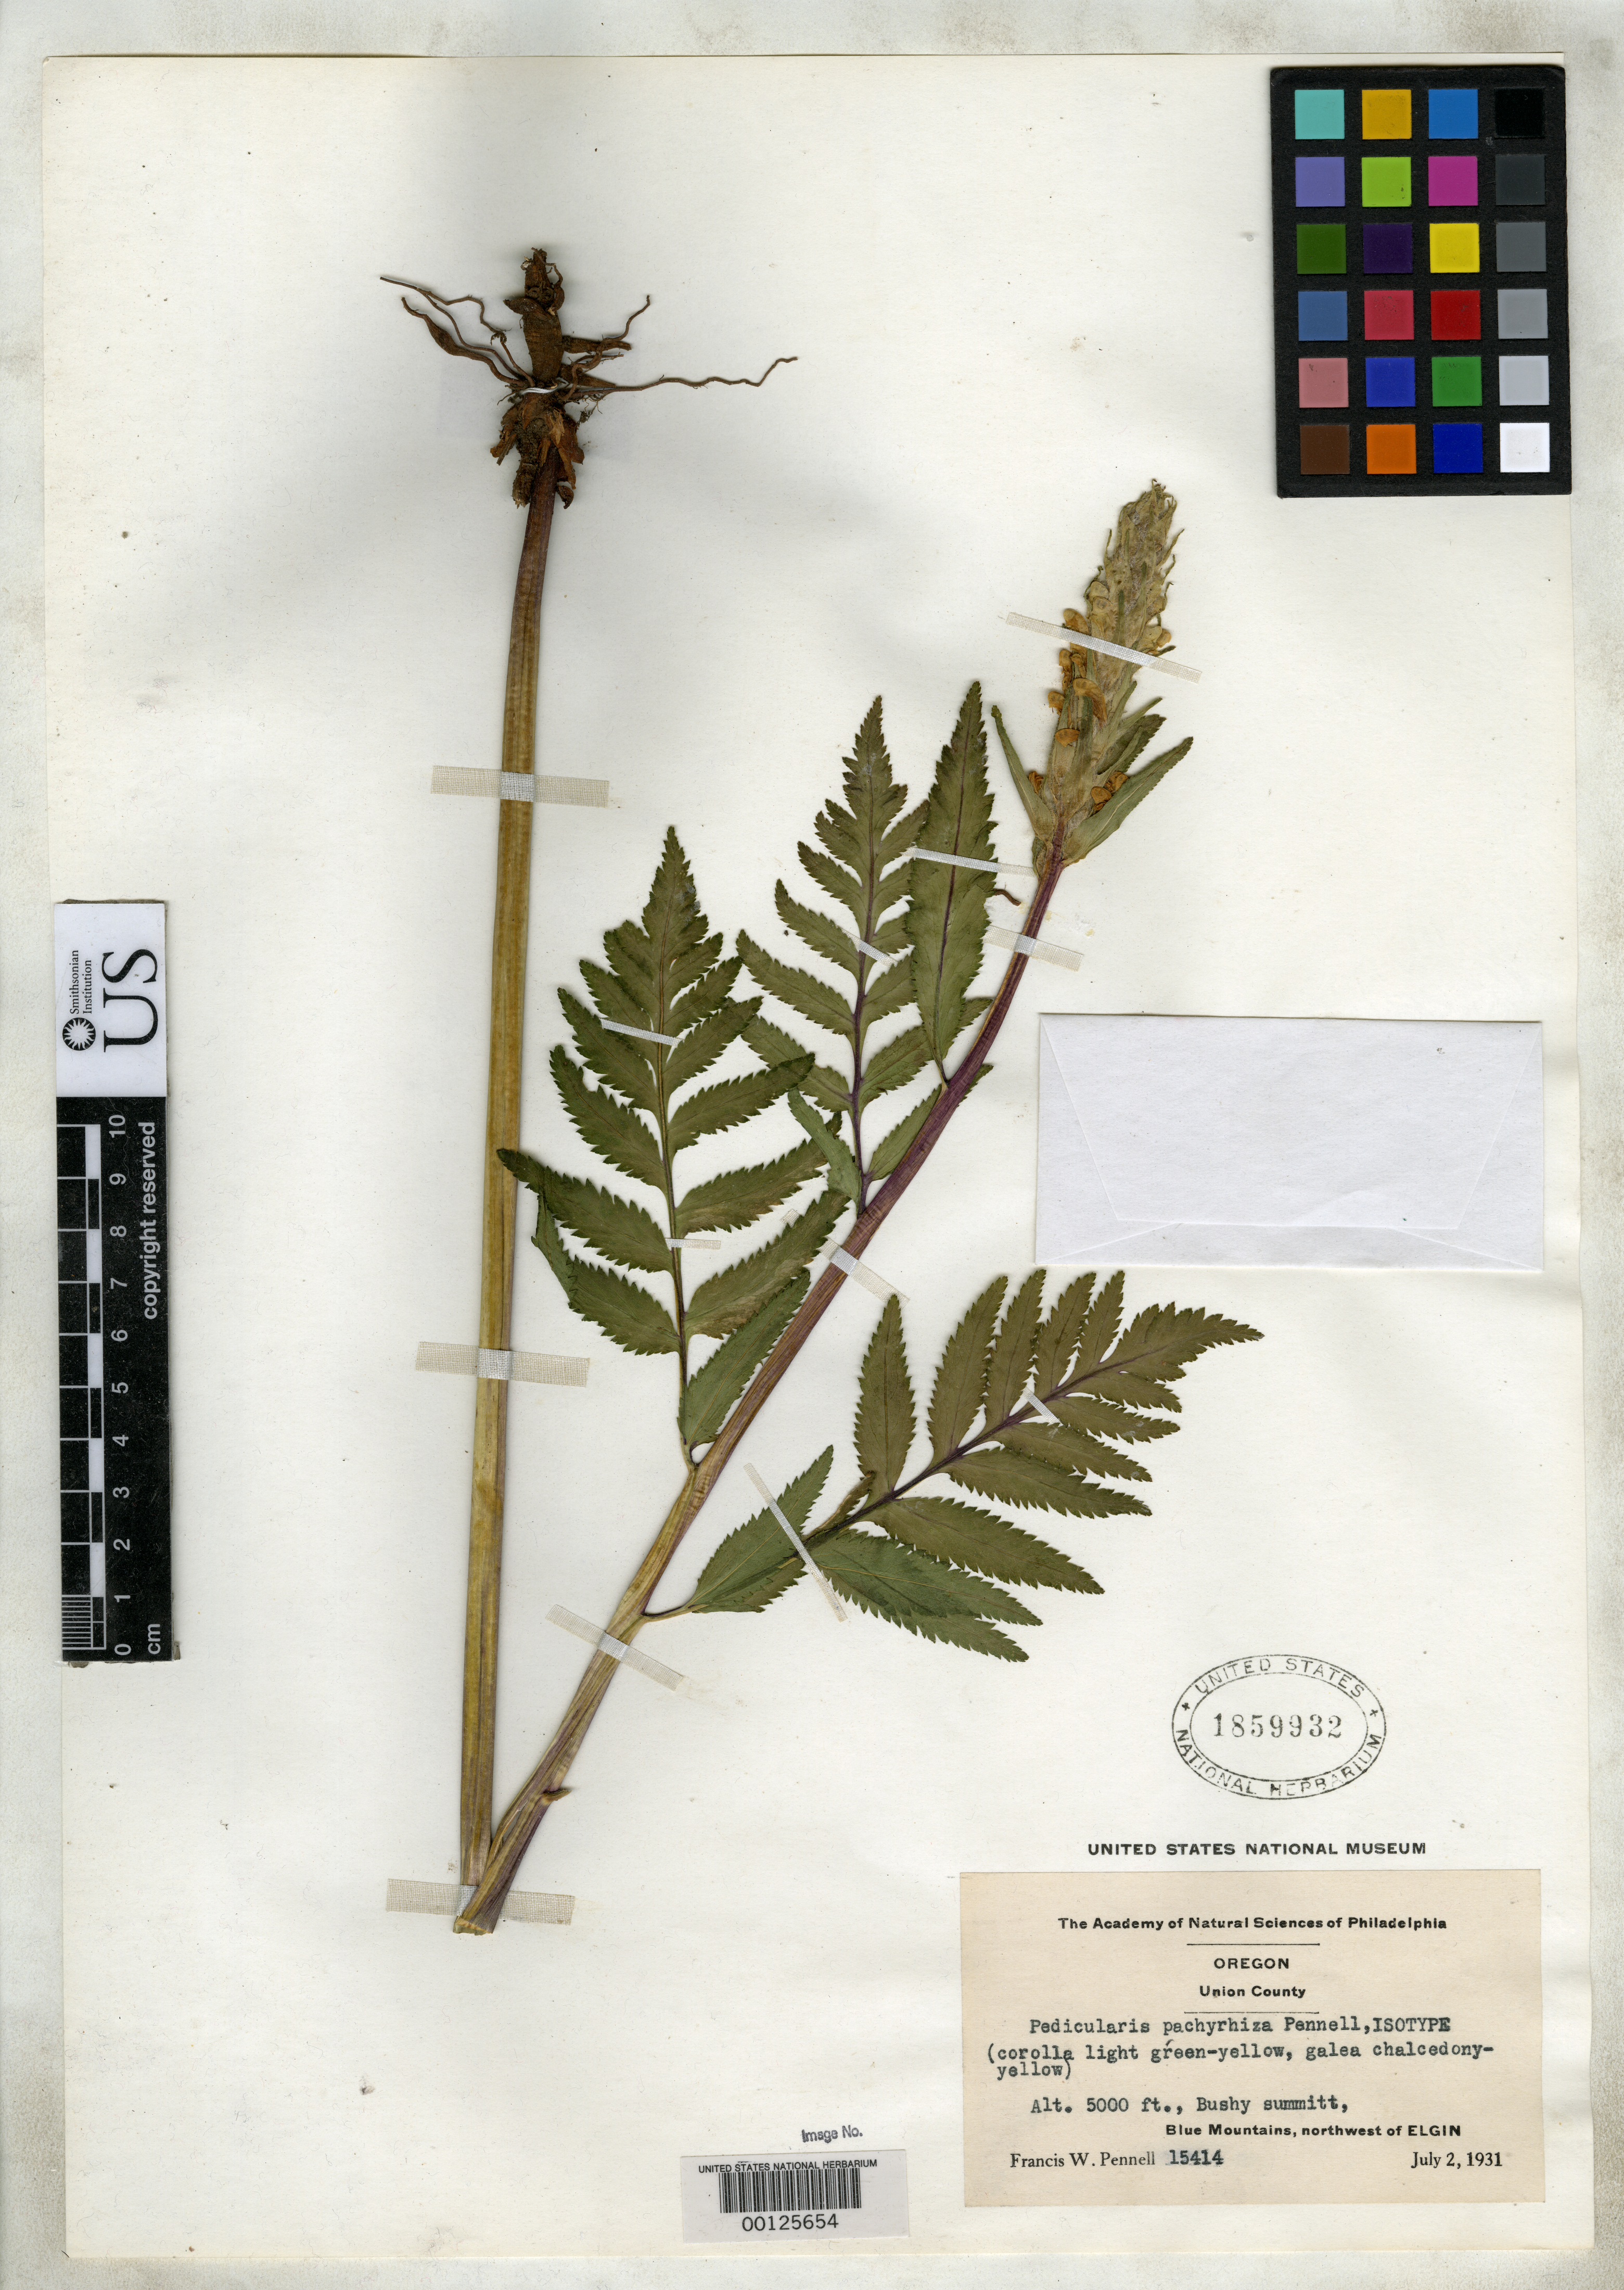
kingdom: Plantae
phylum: Tracheophyta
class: Magnoliopsida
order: Lamiales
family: Orobanchaceae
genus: Pedicularis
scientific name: Pedicularis pachyrhiza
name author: Pennell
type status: Isotype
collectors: F. W. Pennell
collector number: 15414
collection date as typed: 02 Jul 1931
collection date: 1931-07-02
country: United States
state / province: Oregon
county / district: Union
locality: Elgin.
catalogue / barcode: US 1859932